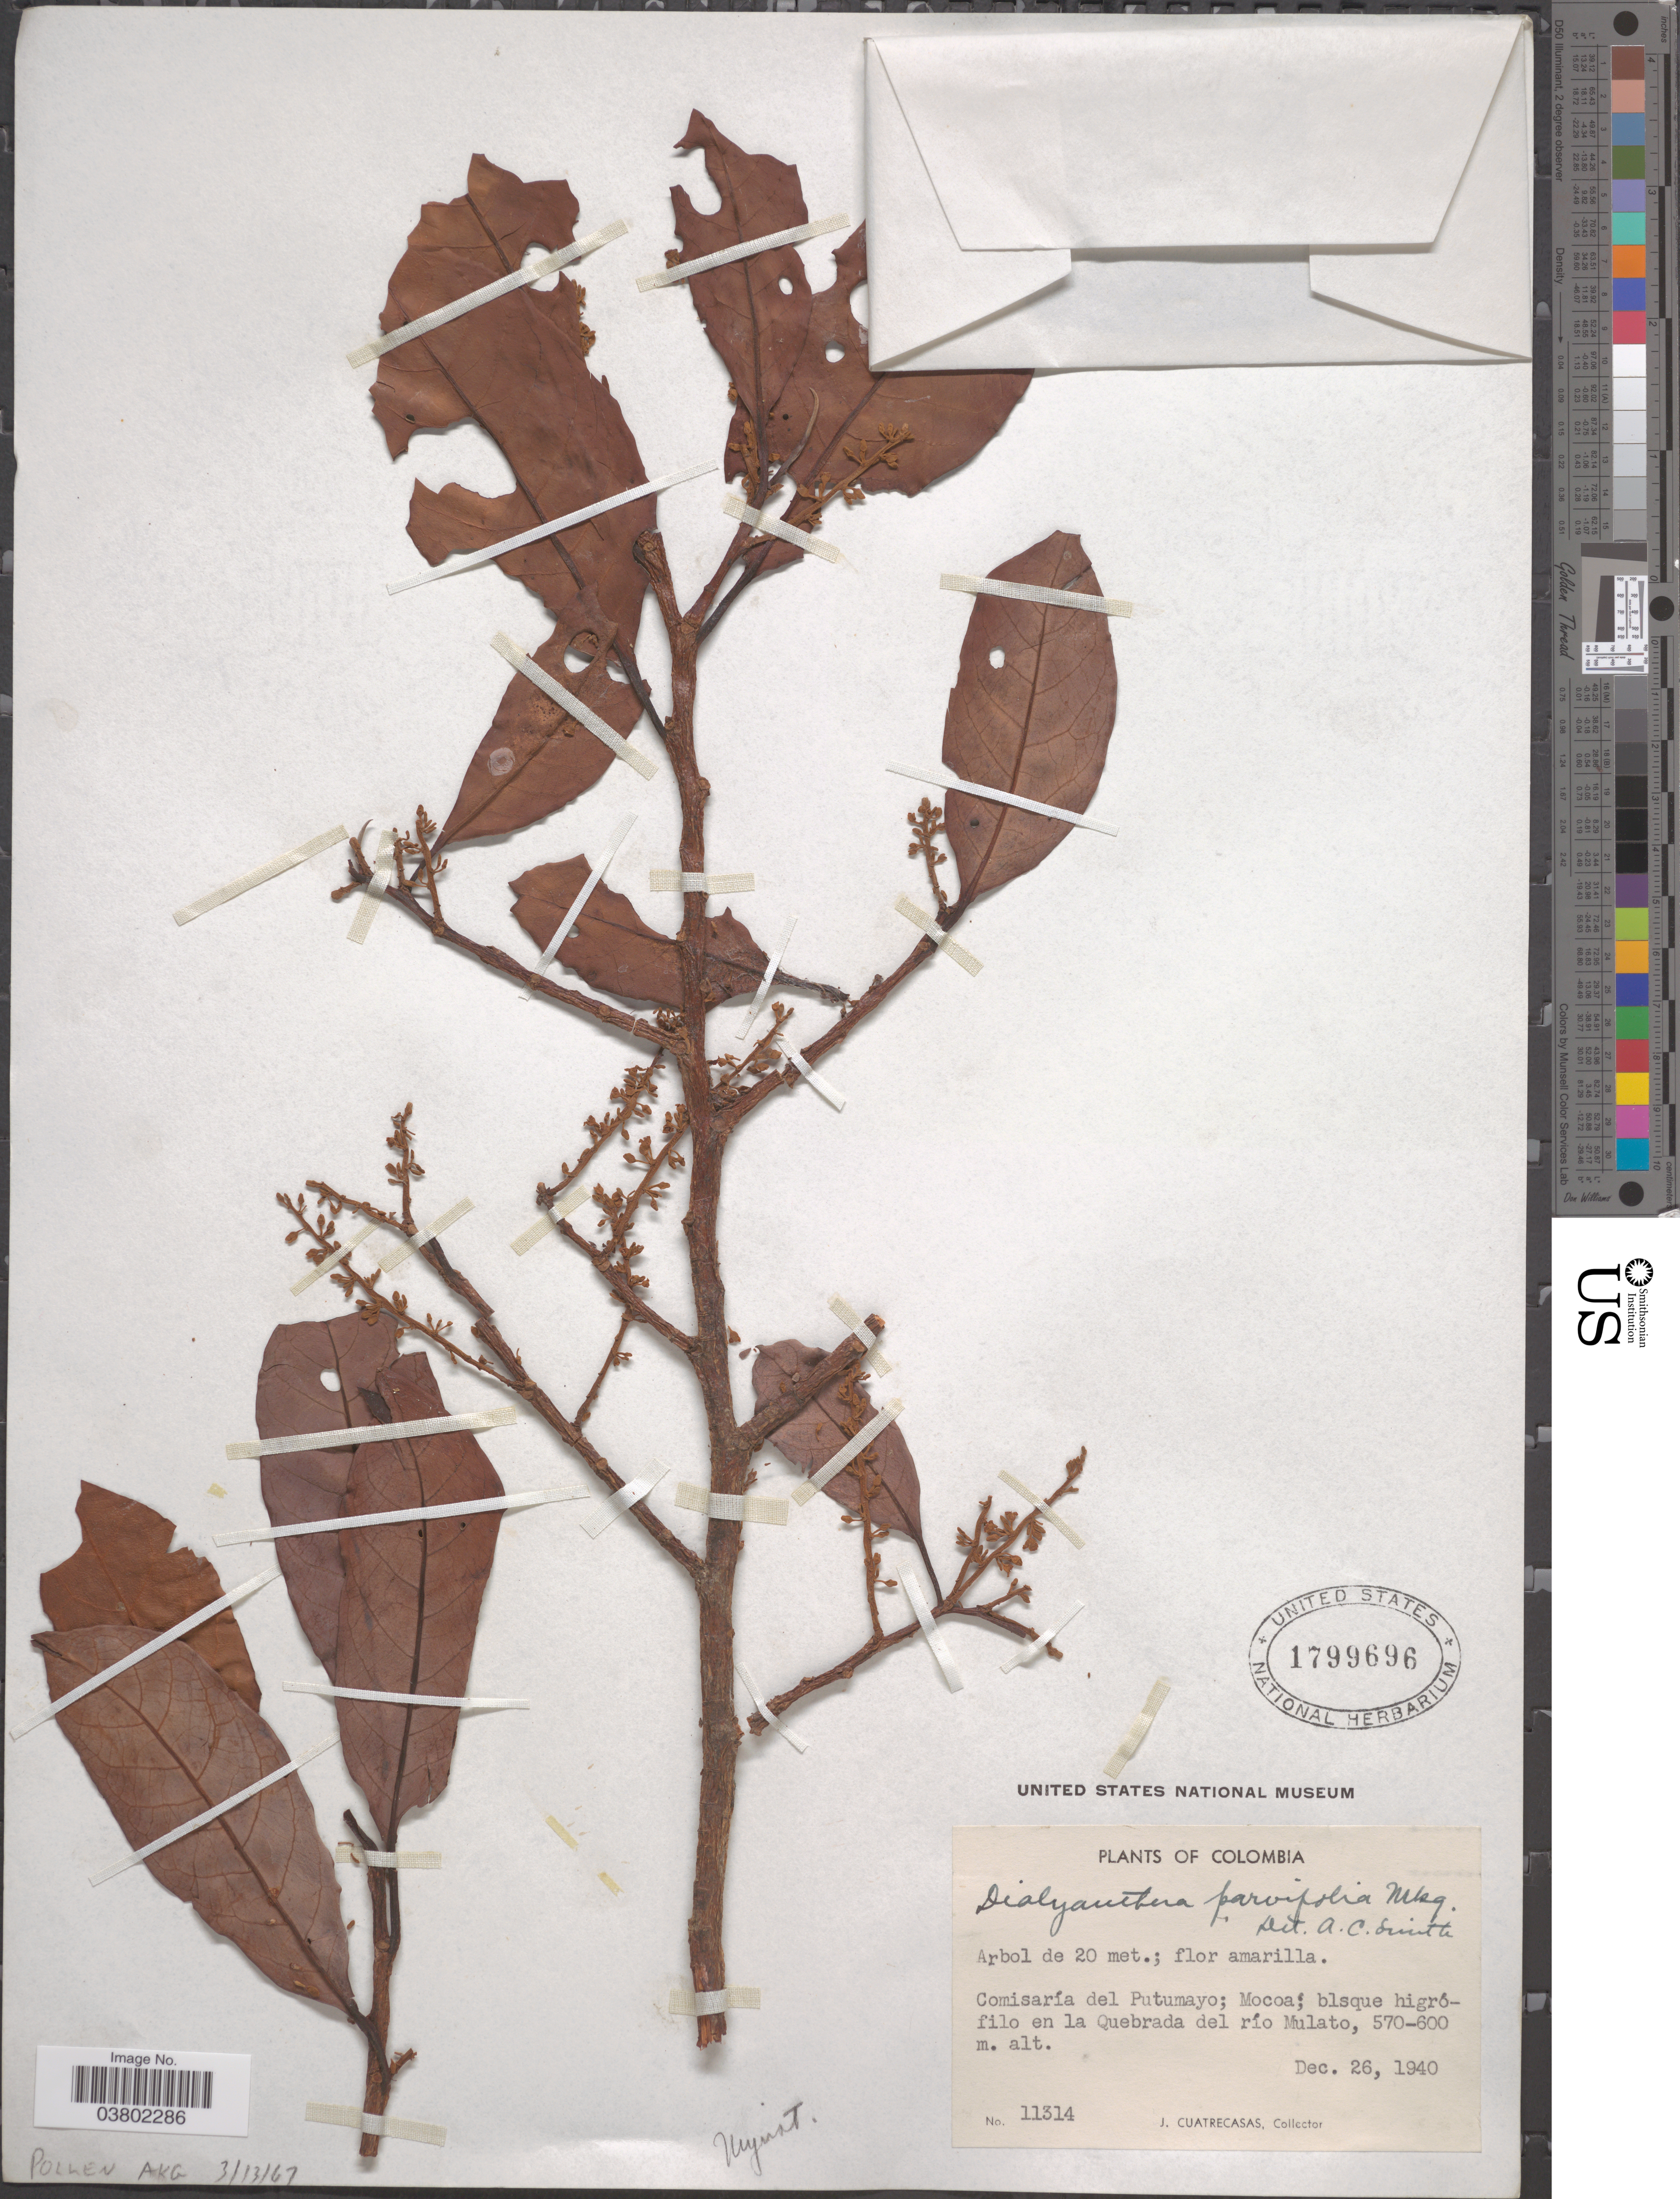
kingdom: Plantae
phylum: Tracheophyta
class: Magnoliopsida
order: Magnoliales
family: Myristicaceae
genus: Otoba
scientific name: Otoba parvifolia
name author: (Markgr.) A.H. Gentry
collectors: J. Cuatrecasas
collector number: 11314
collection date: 1940-12-26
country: Colombia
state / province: Putumayo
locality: Comisaría del Putumayo; Mocoa; blsque higrófilo en la Quebrada del río Mulato.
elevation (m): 570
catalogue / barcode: US 1799696